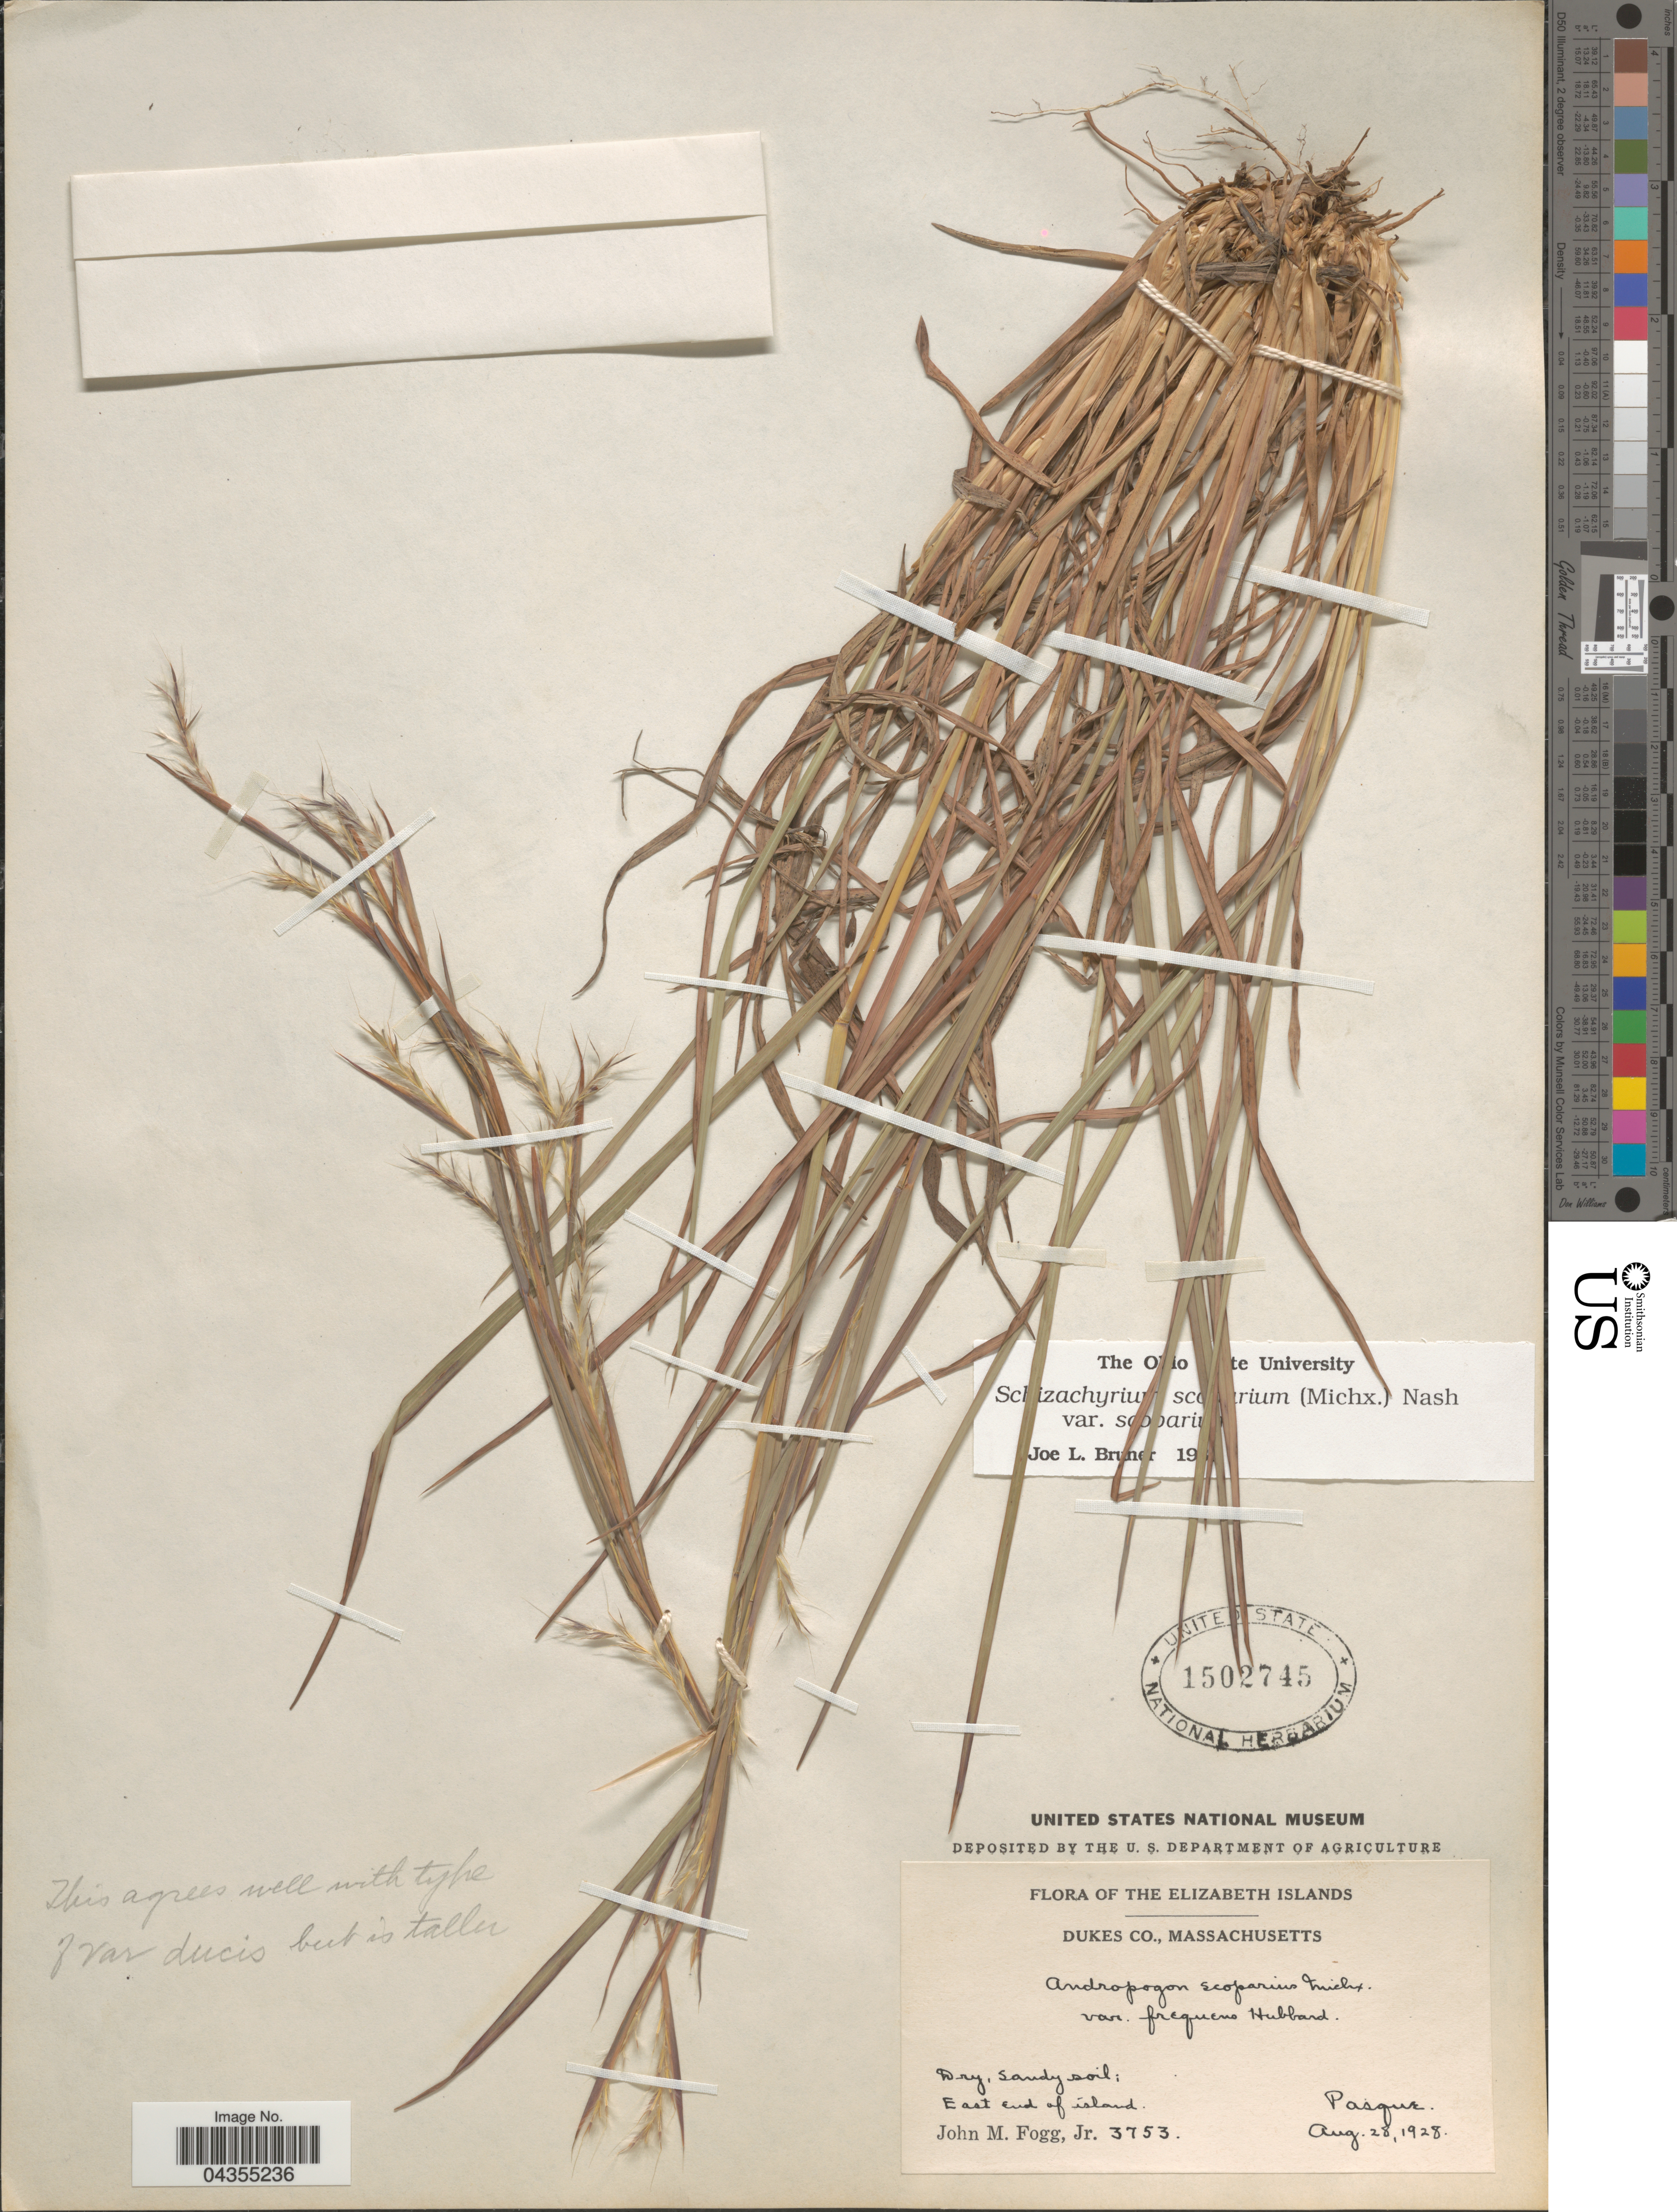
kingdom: Plantae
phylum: Tracheophyta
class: Liliopsida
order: Poales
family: Poaceae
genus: Schizachyrium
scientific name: Schizachyrium scoparium var. scoparium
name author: (Michx.) Nash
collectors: J. Fogg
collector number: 3753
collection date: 1928-08-28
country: United States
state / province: Massachusetts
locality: The Elizabeth Islands. Dukes Co. East end of island. Pasque.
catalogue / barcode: US 1502745